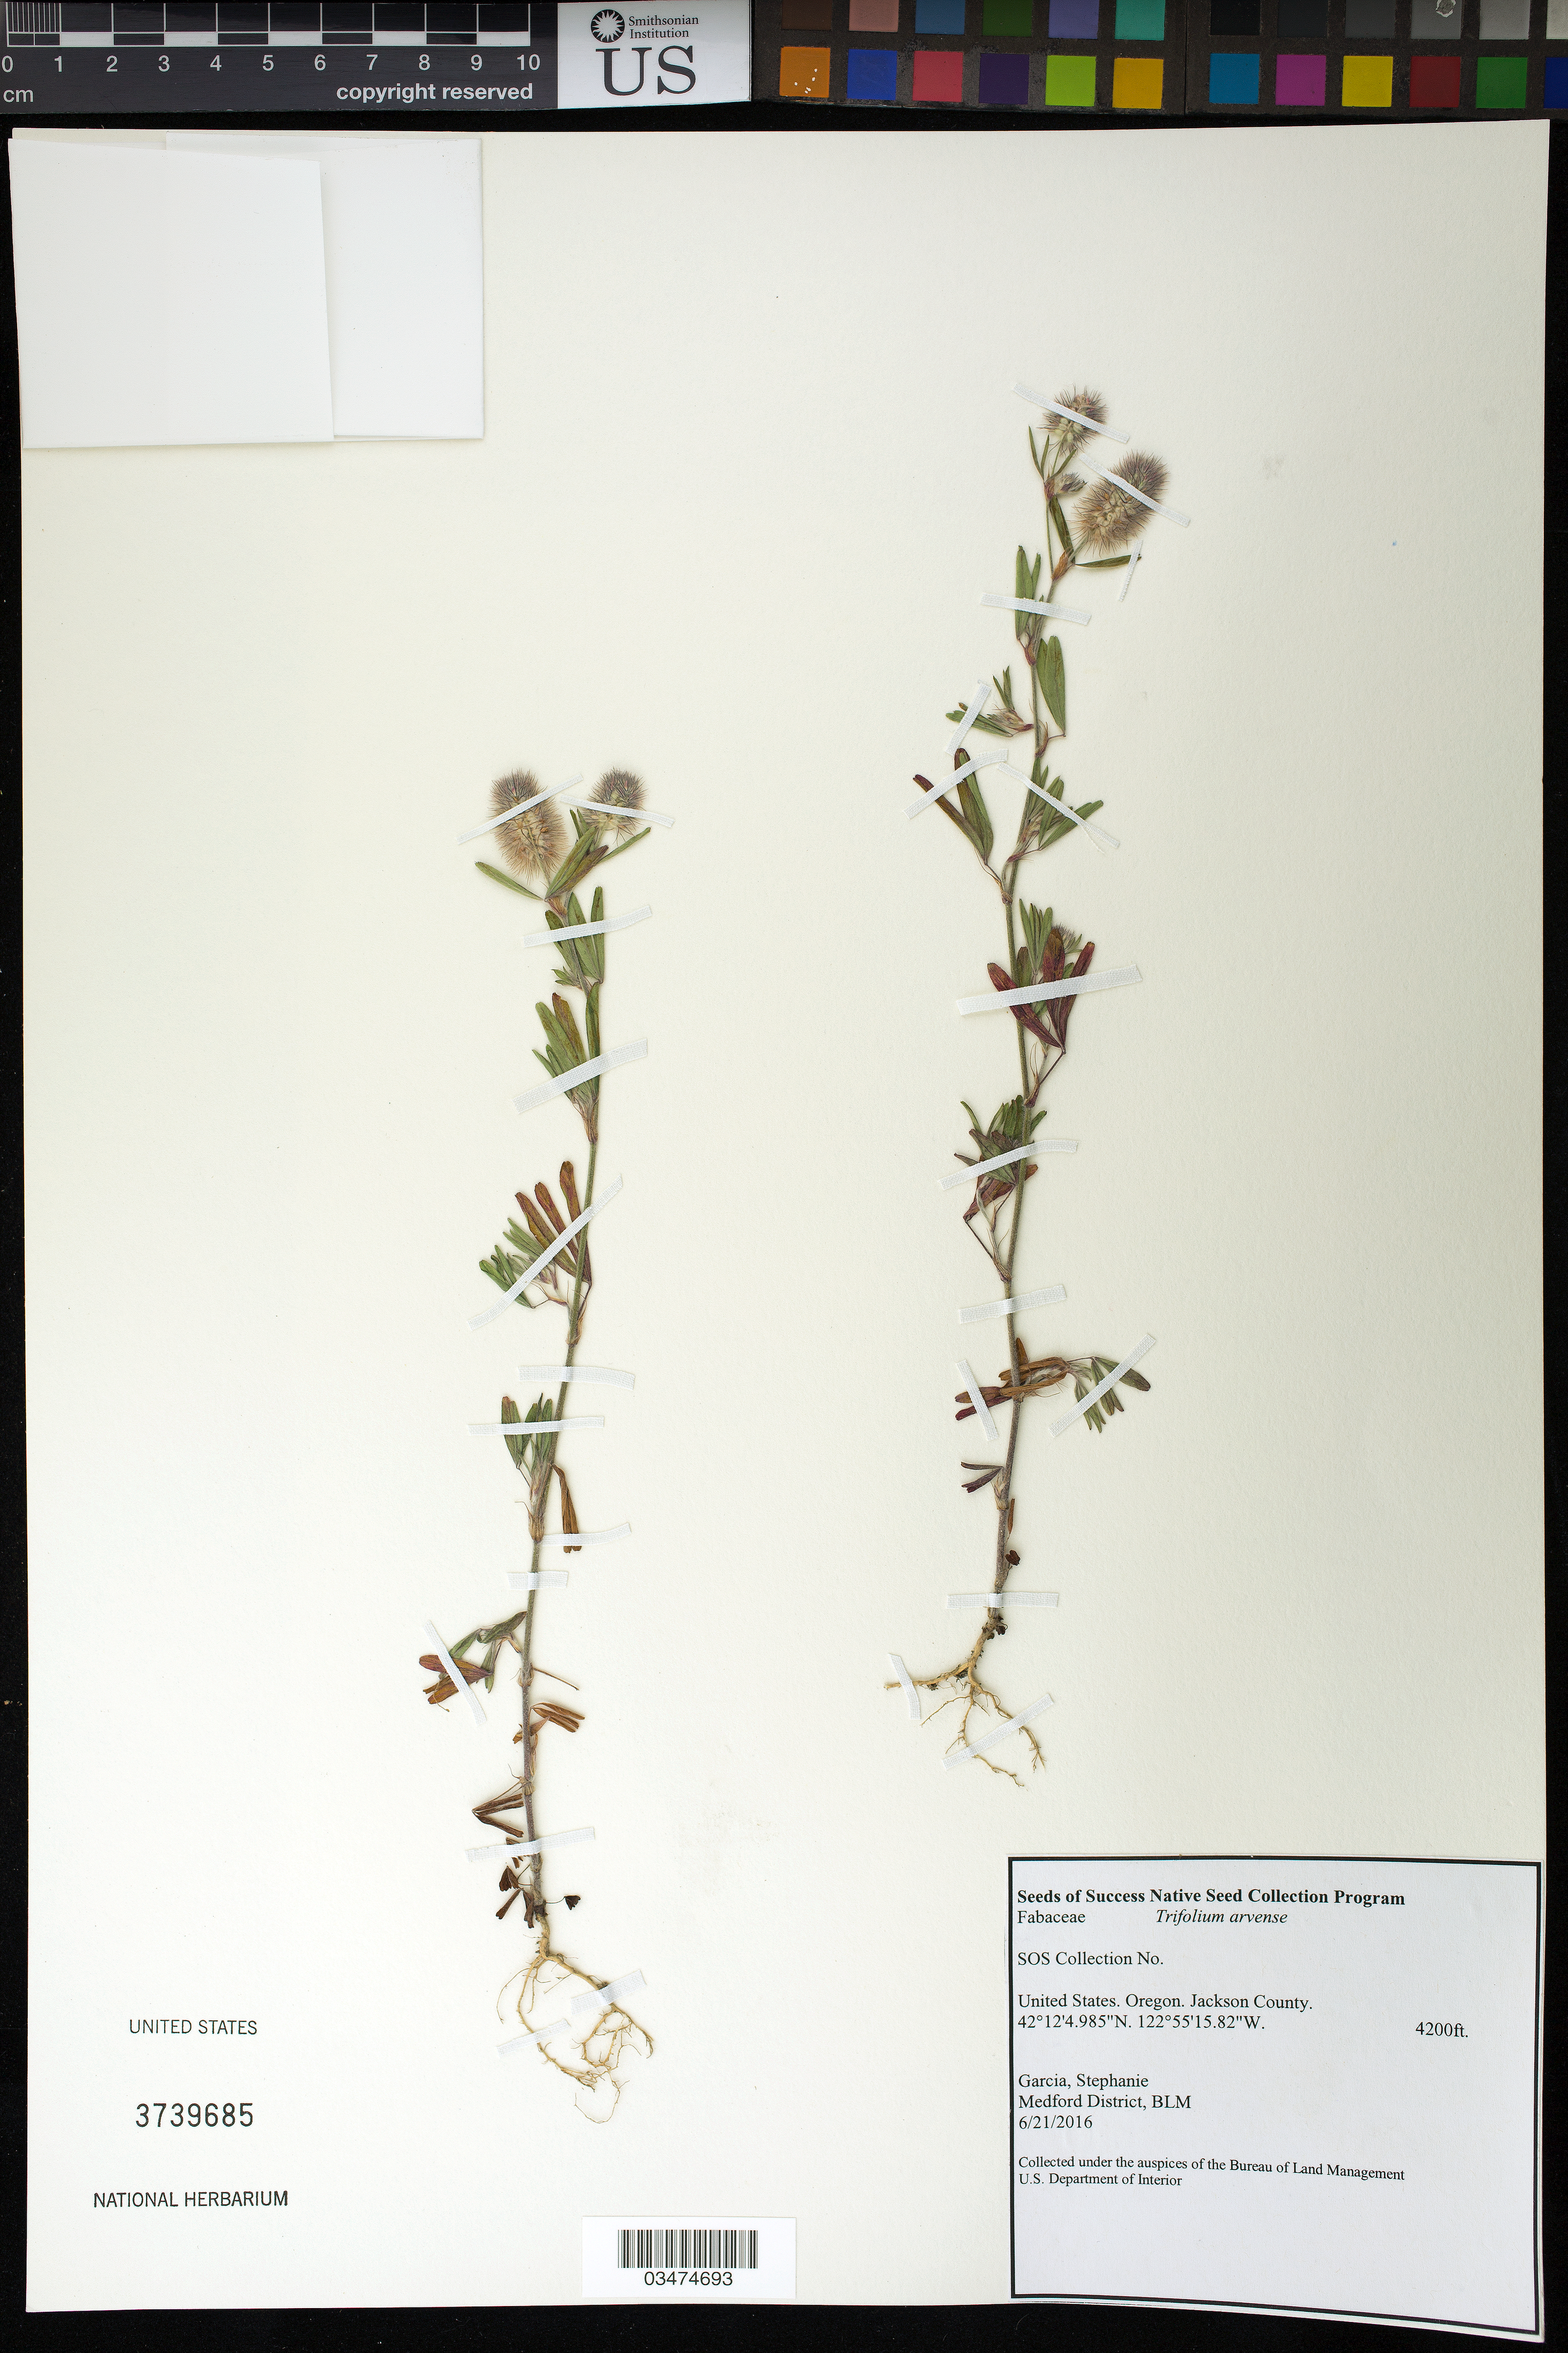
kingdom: Plantae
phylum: Tracheophyta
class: Magnoliopsida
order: Fabales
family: Fabaceae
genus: Trifolium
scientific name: Trifolium arvense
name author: L.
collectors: S. Garcia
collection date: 2016-06-21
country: United States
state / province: Oregon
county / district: Jackson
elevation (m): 1280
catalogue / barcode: US 3739685